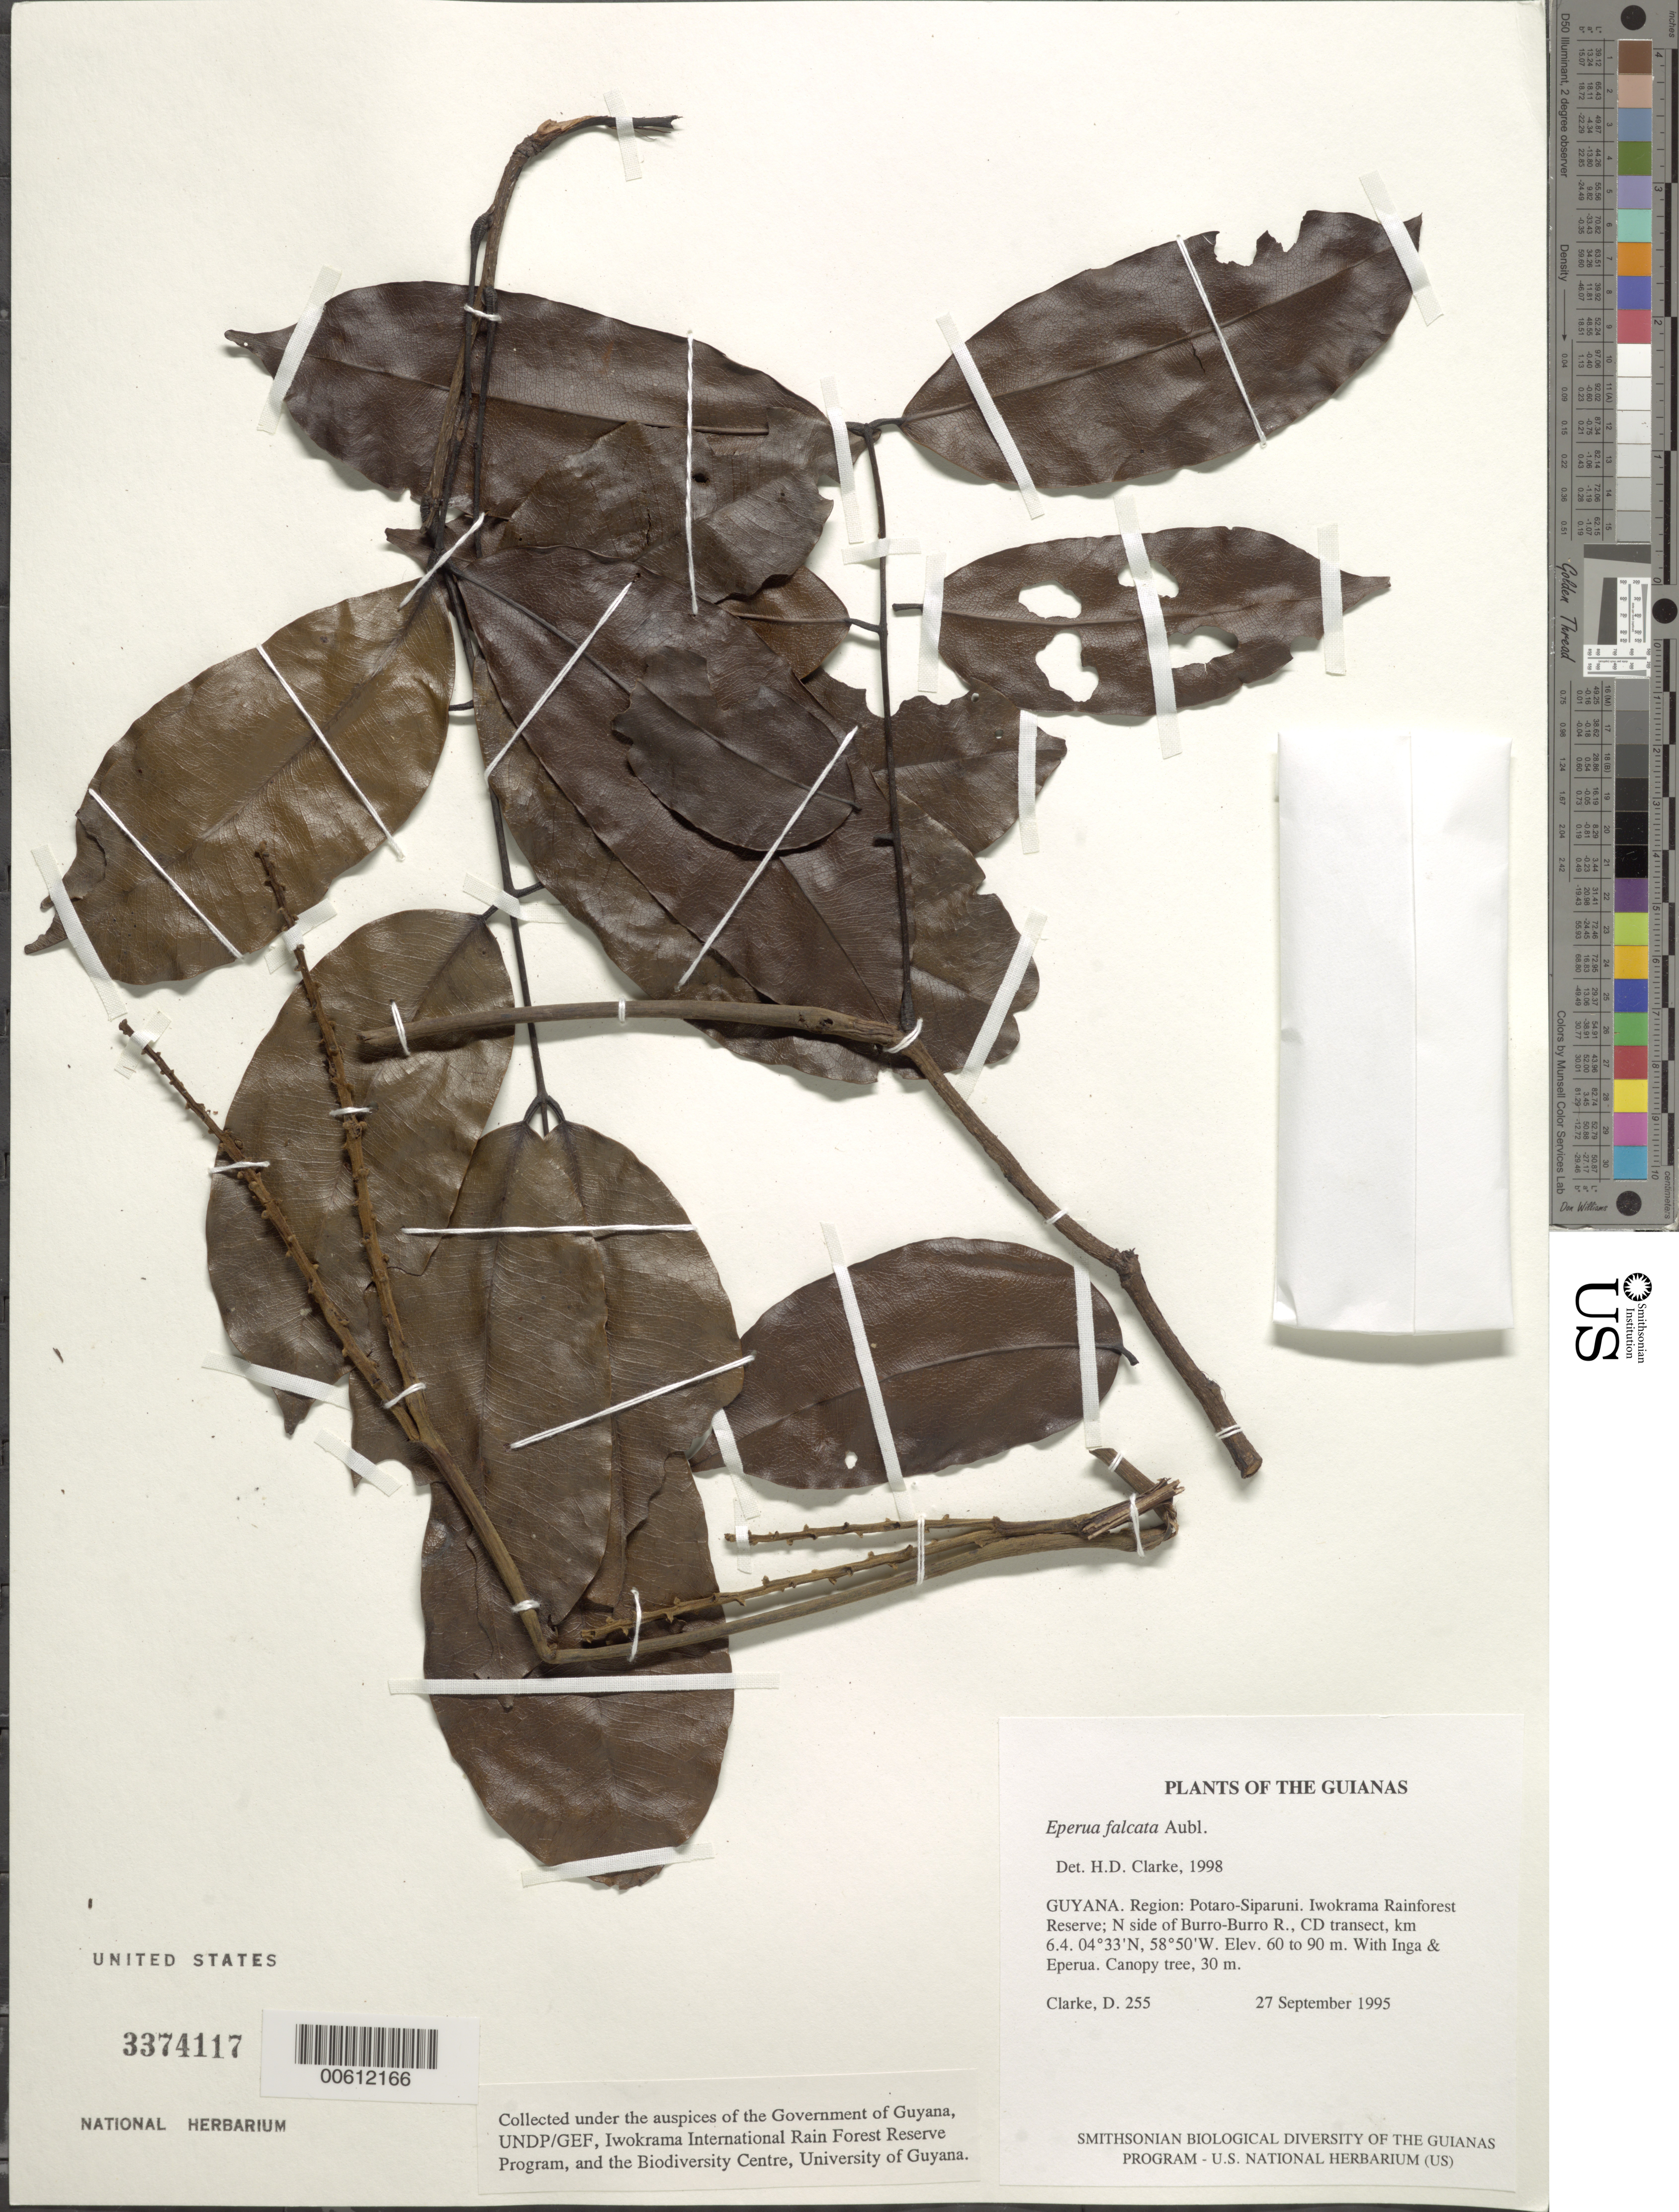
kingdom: Plantae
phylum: Tracheophyta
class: Magnoliopsida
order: Fabales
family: Fabaceae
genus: Eperua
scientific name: Eperua falcata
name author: Aubl.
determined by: Clarke, H. D., University of North Carolina (Asheville)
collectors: H. D. Clarke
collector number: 255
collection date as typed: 27 September 1995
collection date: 1995-09-27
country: Guyana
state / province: Potaro-Siparuni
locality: Iwokrama Rainforest Reserve; N side of Burro-Burro R., CD transect, km 6.4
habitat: With Inga & Eperua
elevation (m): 60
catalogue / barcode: US 3374117